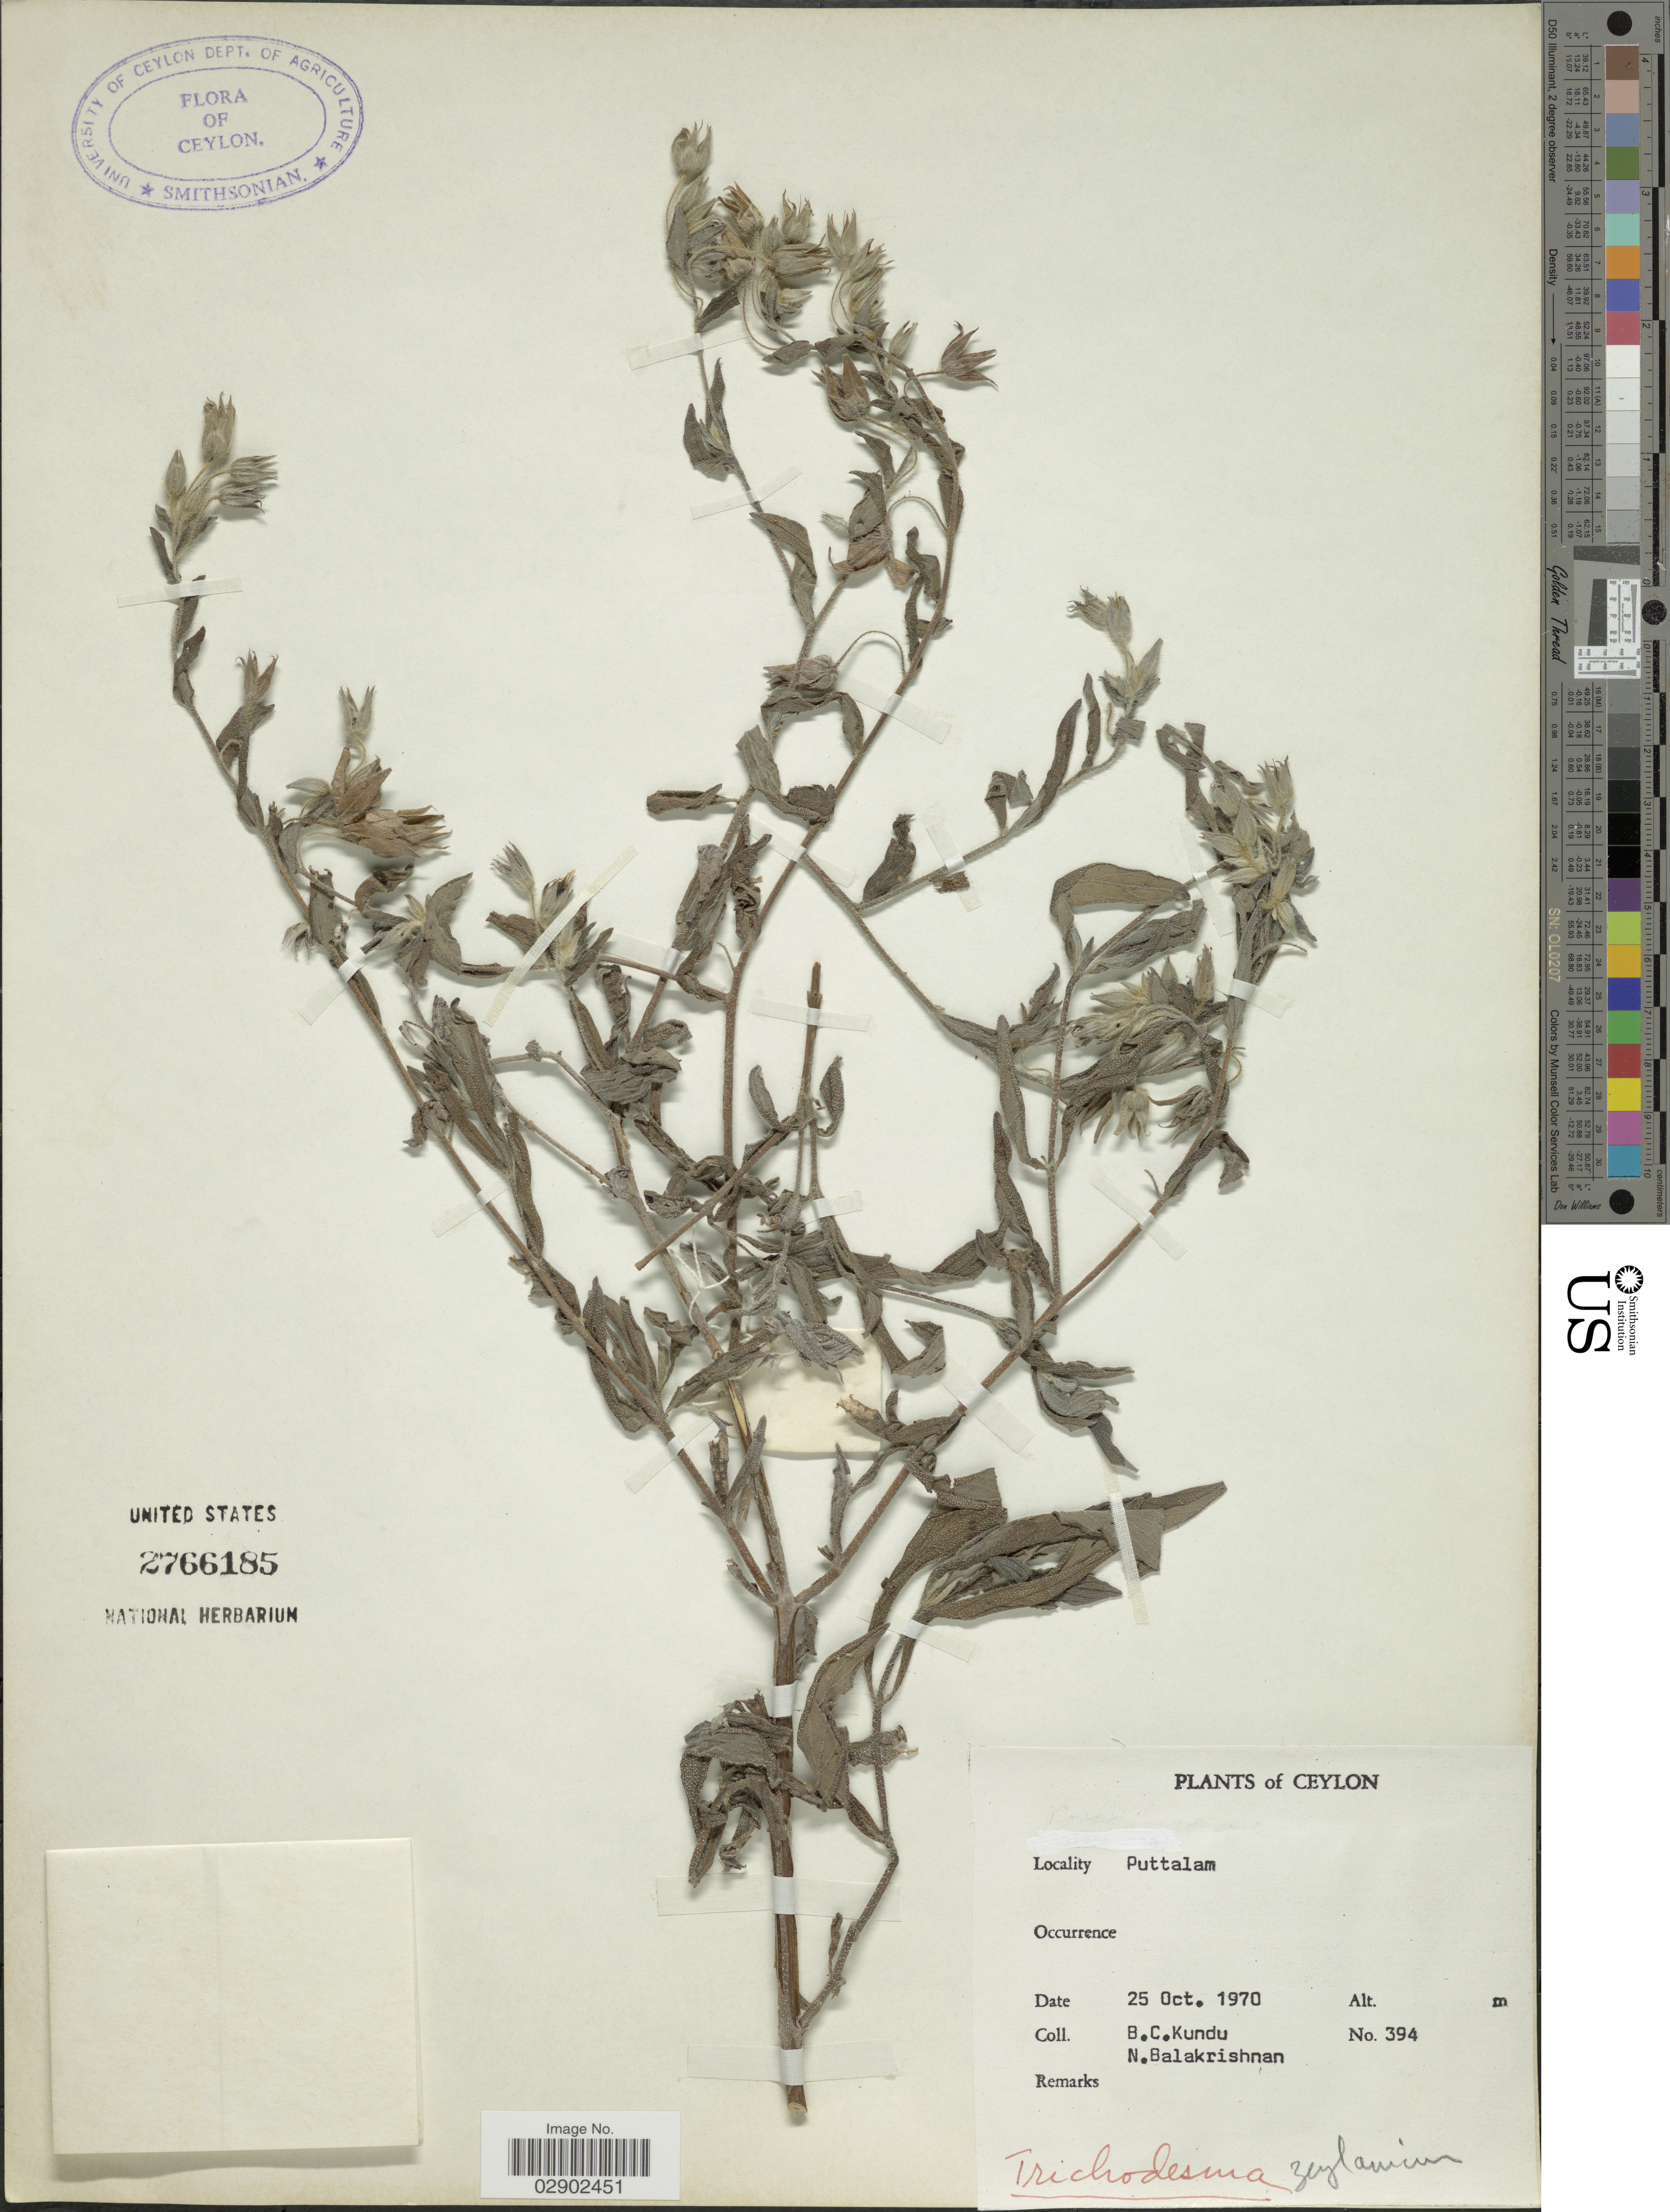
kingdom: Plantae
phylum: Tracheophyta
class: Magnoliopsida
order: Boraginales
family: Boraginaceae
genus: Trichodesma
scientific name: Trichodesma zeylanicum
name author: (Burm. f.) R. Br.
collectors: B. C. Kundu & N. Balakrishnan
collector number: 394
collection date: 1970-10-25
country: Sri Lanka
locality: Ceylon. Puttalam.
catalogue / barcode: US 2766185